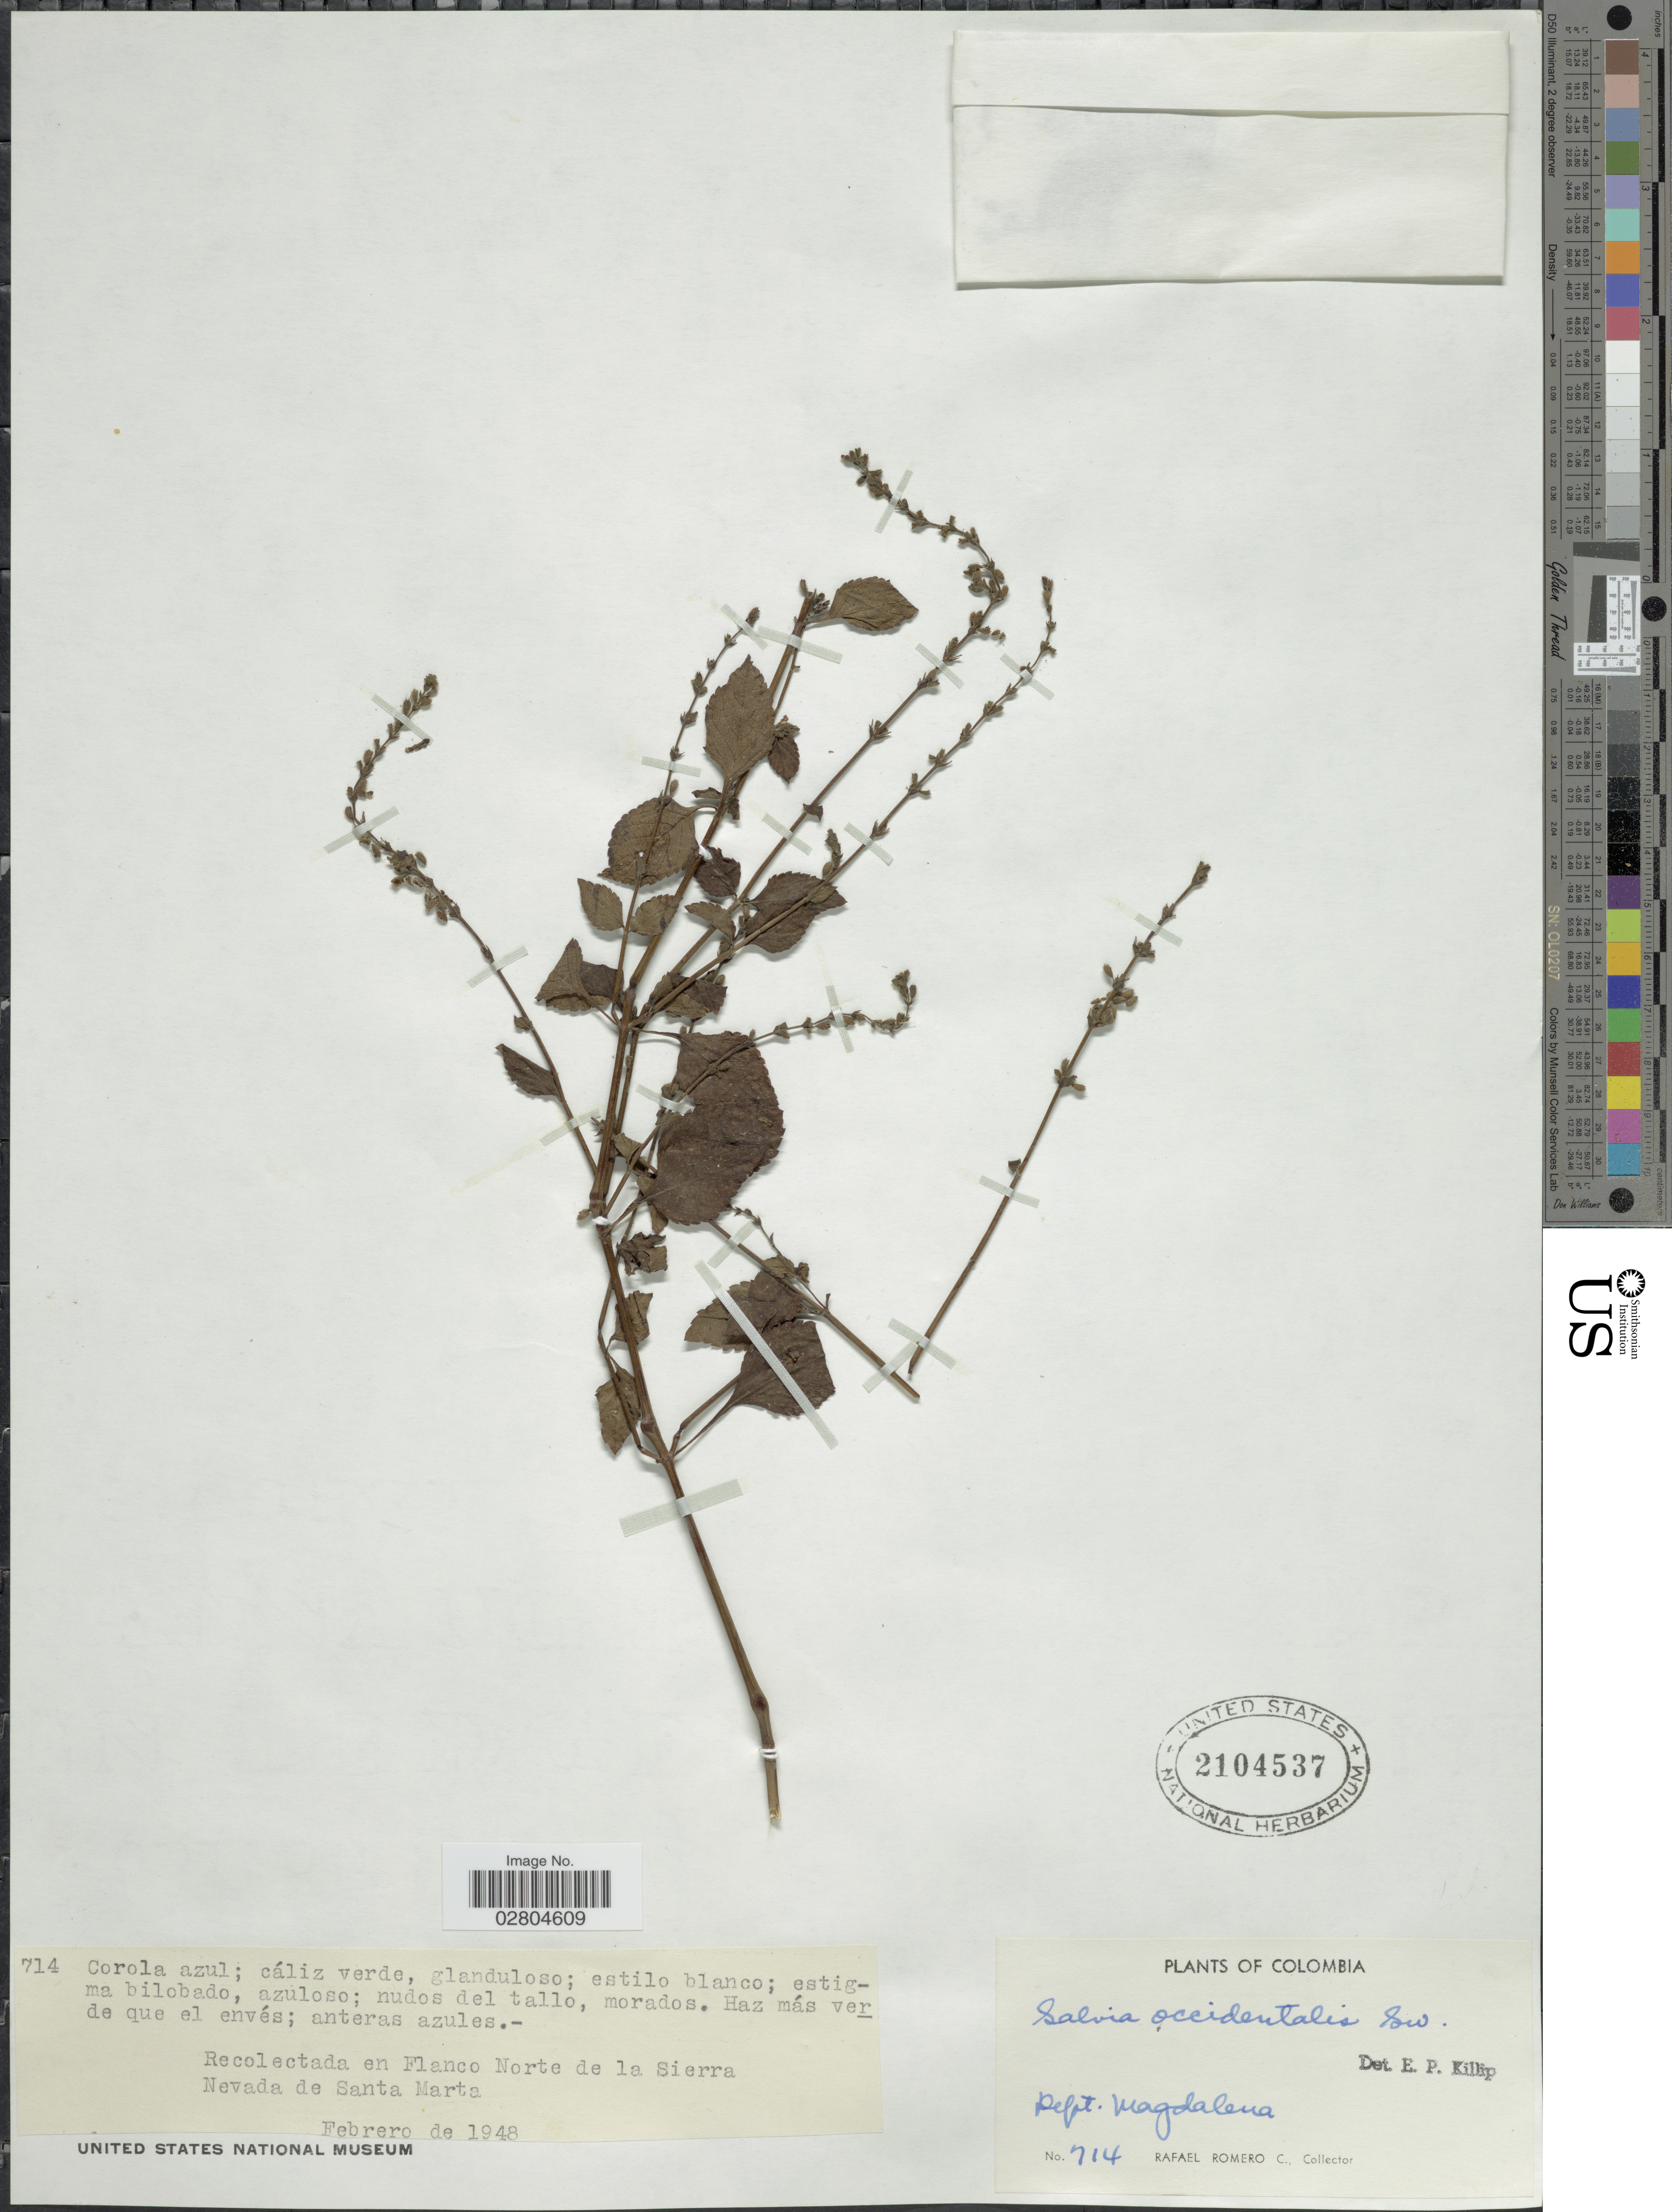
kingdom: Plantae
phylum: Tracheophyta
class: Magnoliopsida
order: Lamiales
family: Lamiaceae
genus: Salvia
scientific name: Salvia occidentalis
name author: Sw.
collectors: R. Romero Castañeda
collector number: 714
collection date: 1948-02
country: Colombia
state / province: Magdalena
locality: Flanco Norte de la Sierra Nevada de Santa Marta. Dept. Magdalena.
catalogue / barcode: US 2104537